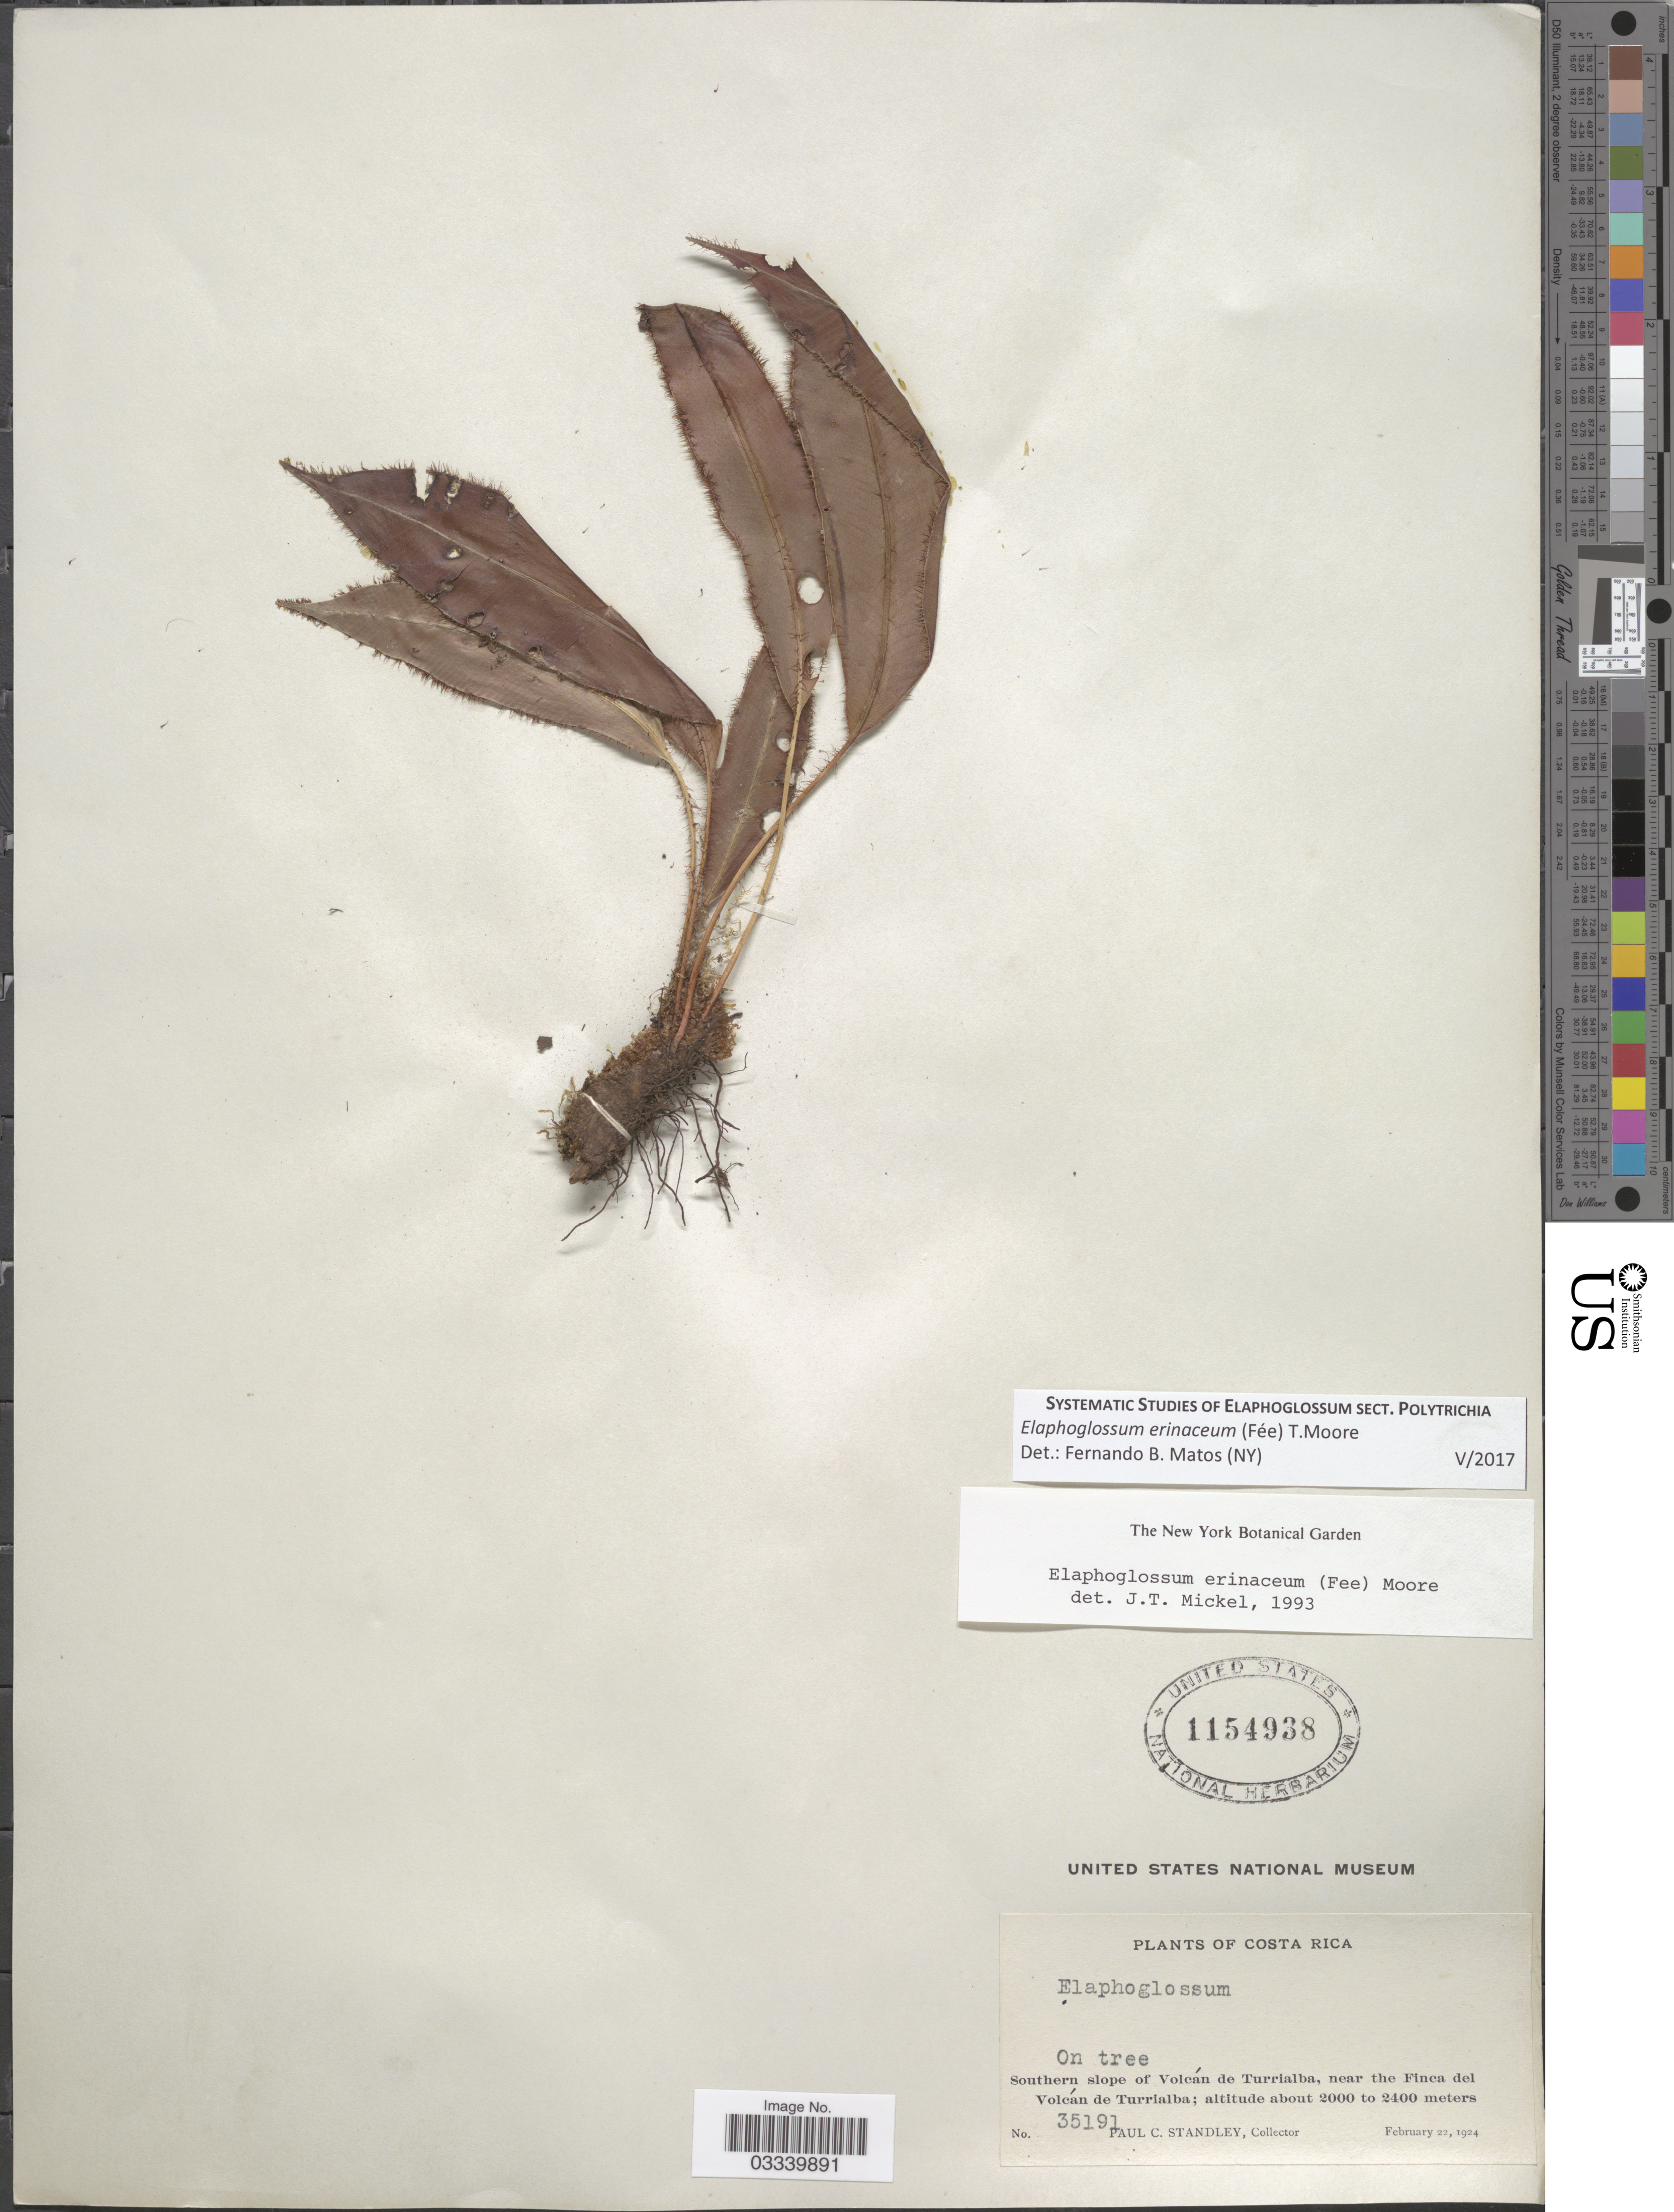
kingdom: Plantae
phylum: Tracheophyta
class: Polypodiopsida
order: Polypodiales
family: Dryopteridaceae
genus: Elaphoglossum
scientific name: Elaphoglossum erinaceum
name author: (Fée) T. Moore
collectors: P. C. Standley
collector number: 35191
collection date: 1924-02-22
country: Costa Rica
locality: Southern slope of Volcán de Turrialba, near the Finca del Volcán de Turrialba.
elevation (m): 2000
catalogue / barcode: US 1154938